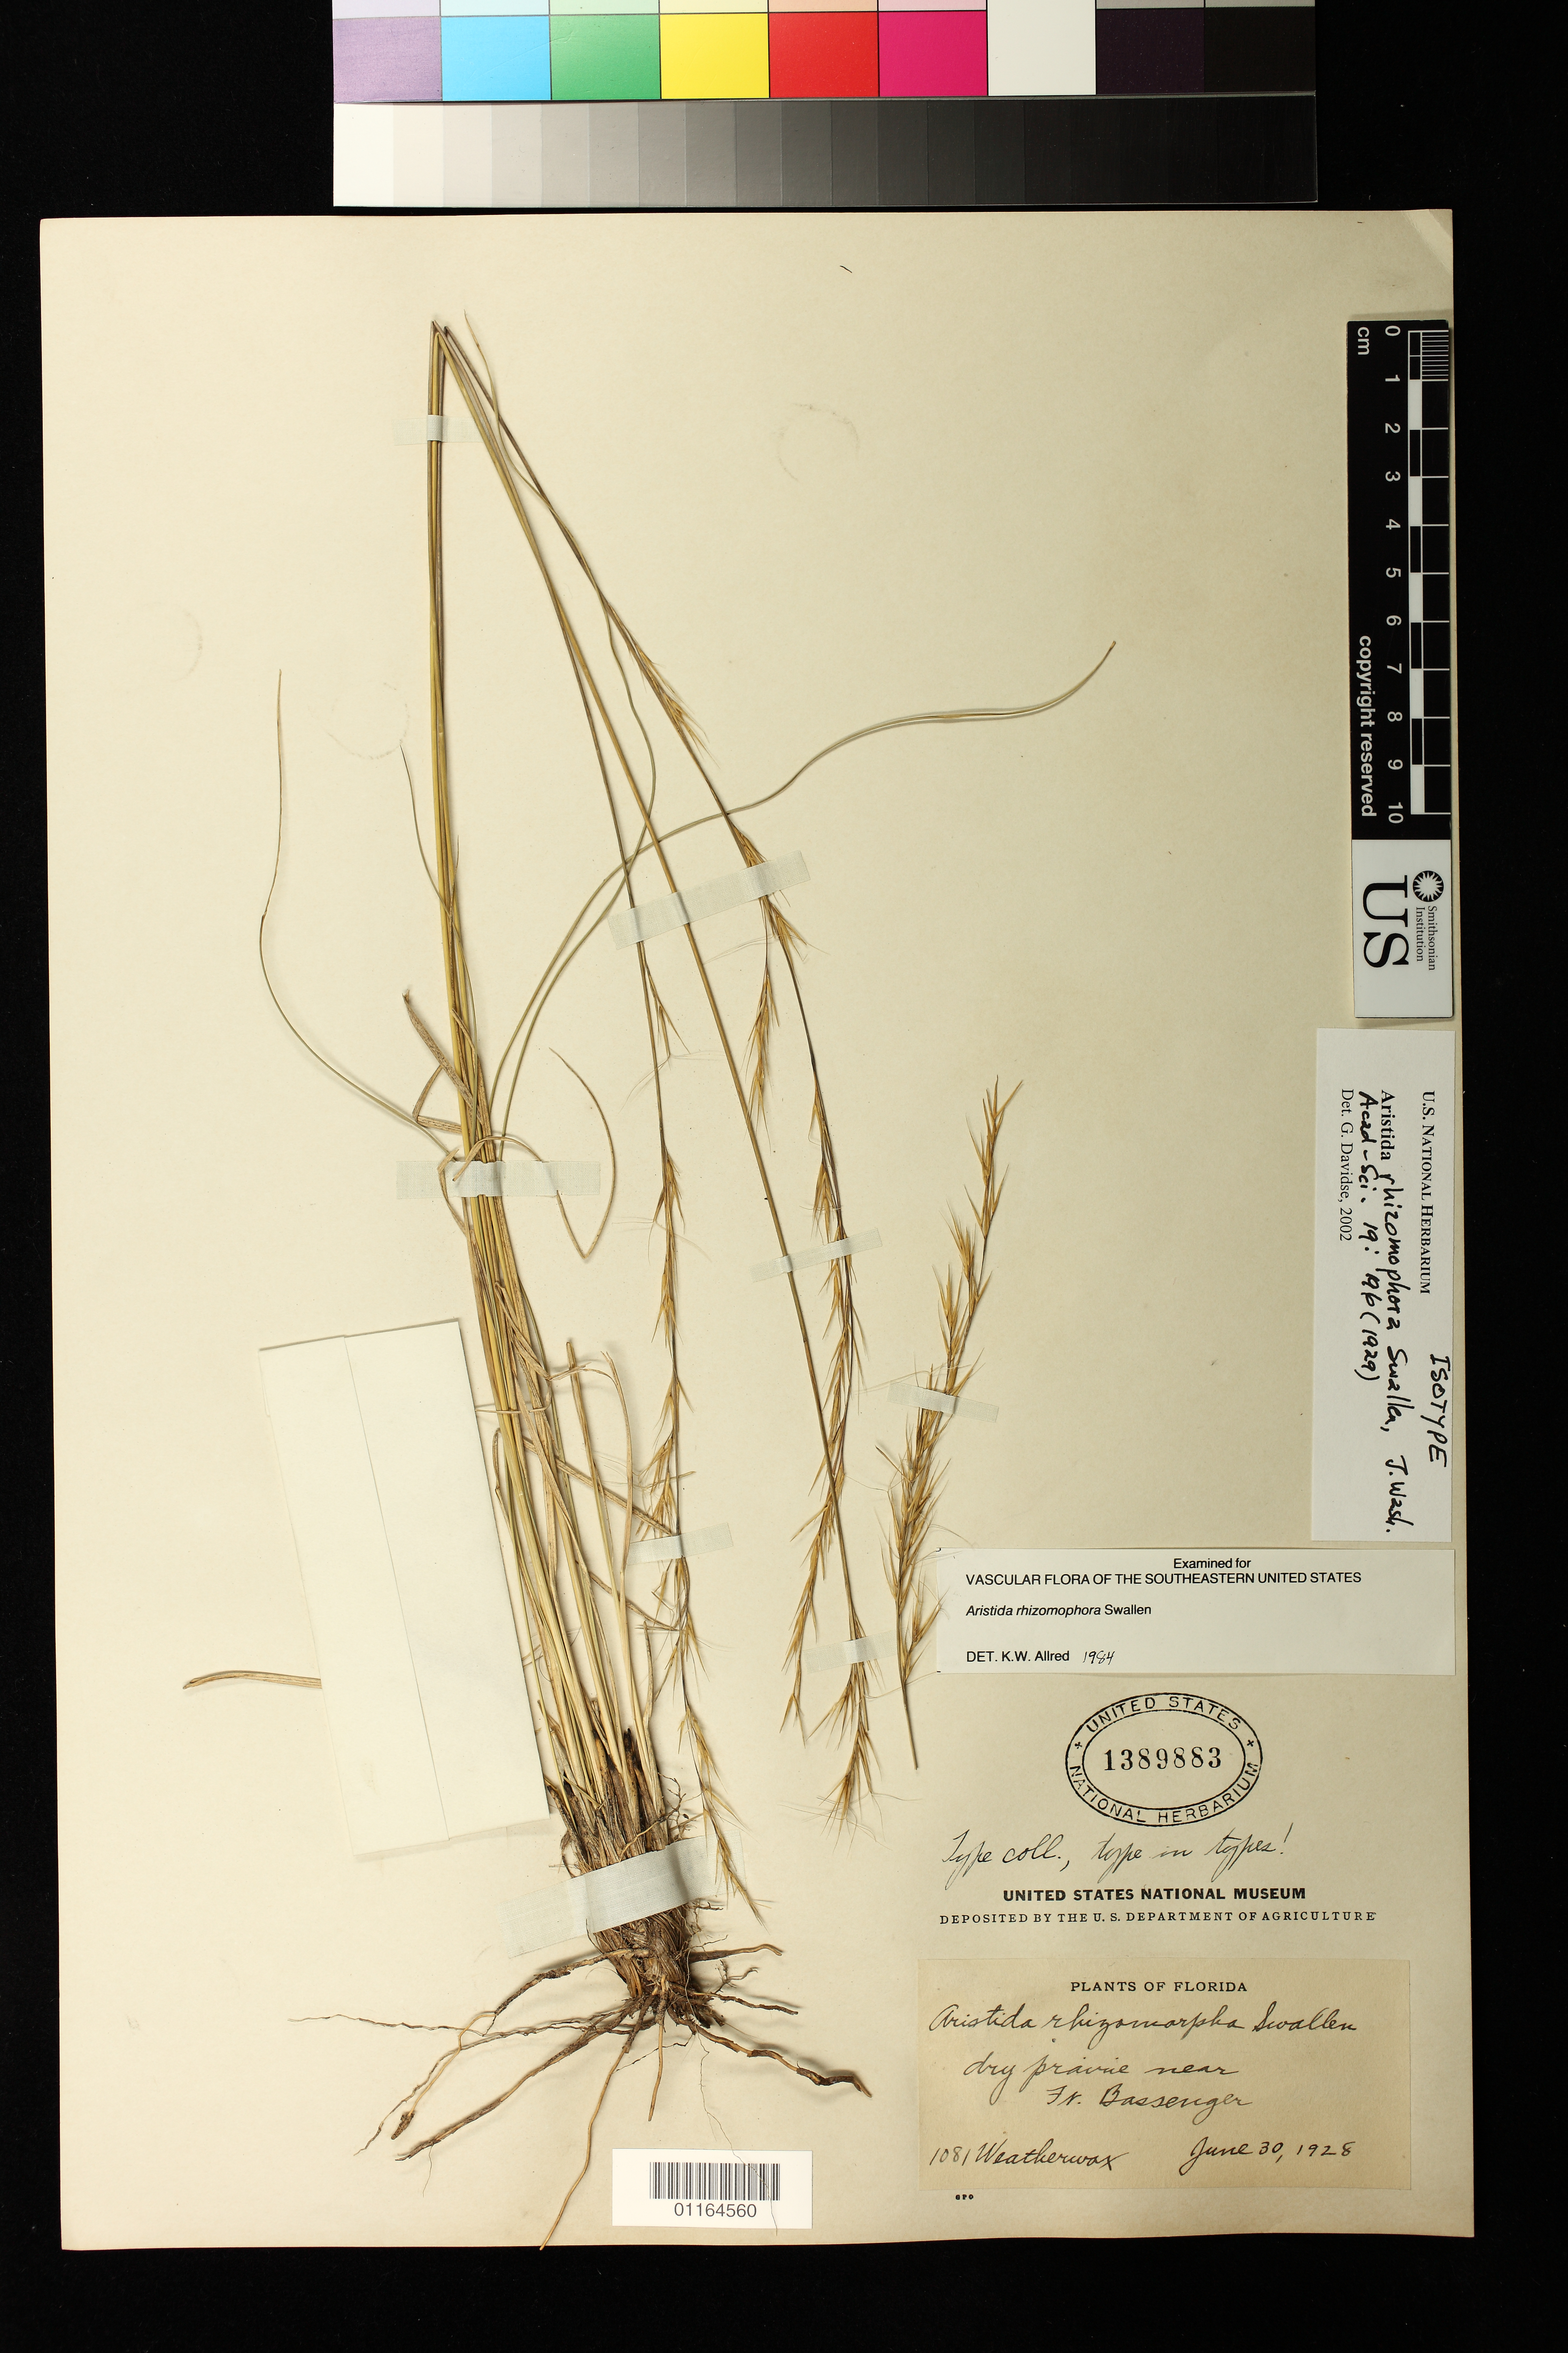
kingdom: Plantae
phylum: Tracheophyta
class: Liliopsida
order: Poales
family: Poaceae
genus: Aristida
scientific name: Aristida rhizomophora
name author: Swallen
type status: Isotype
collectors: P. Weatherwax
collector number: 1081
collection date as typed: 30 Jun 1928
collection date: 1928-06-30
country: United States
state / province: Florida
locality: Near Ft. Bassenger.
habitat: Dry prairie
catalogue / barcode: US 1389883